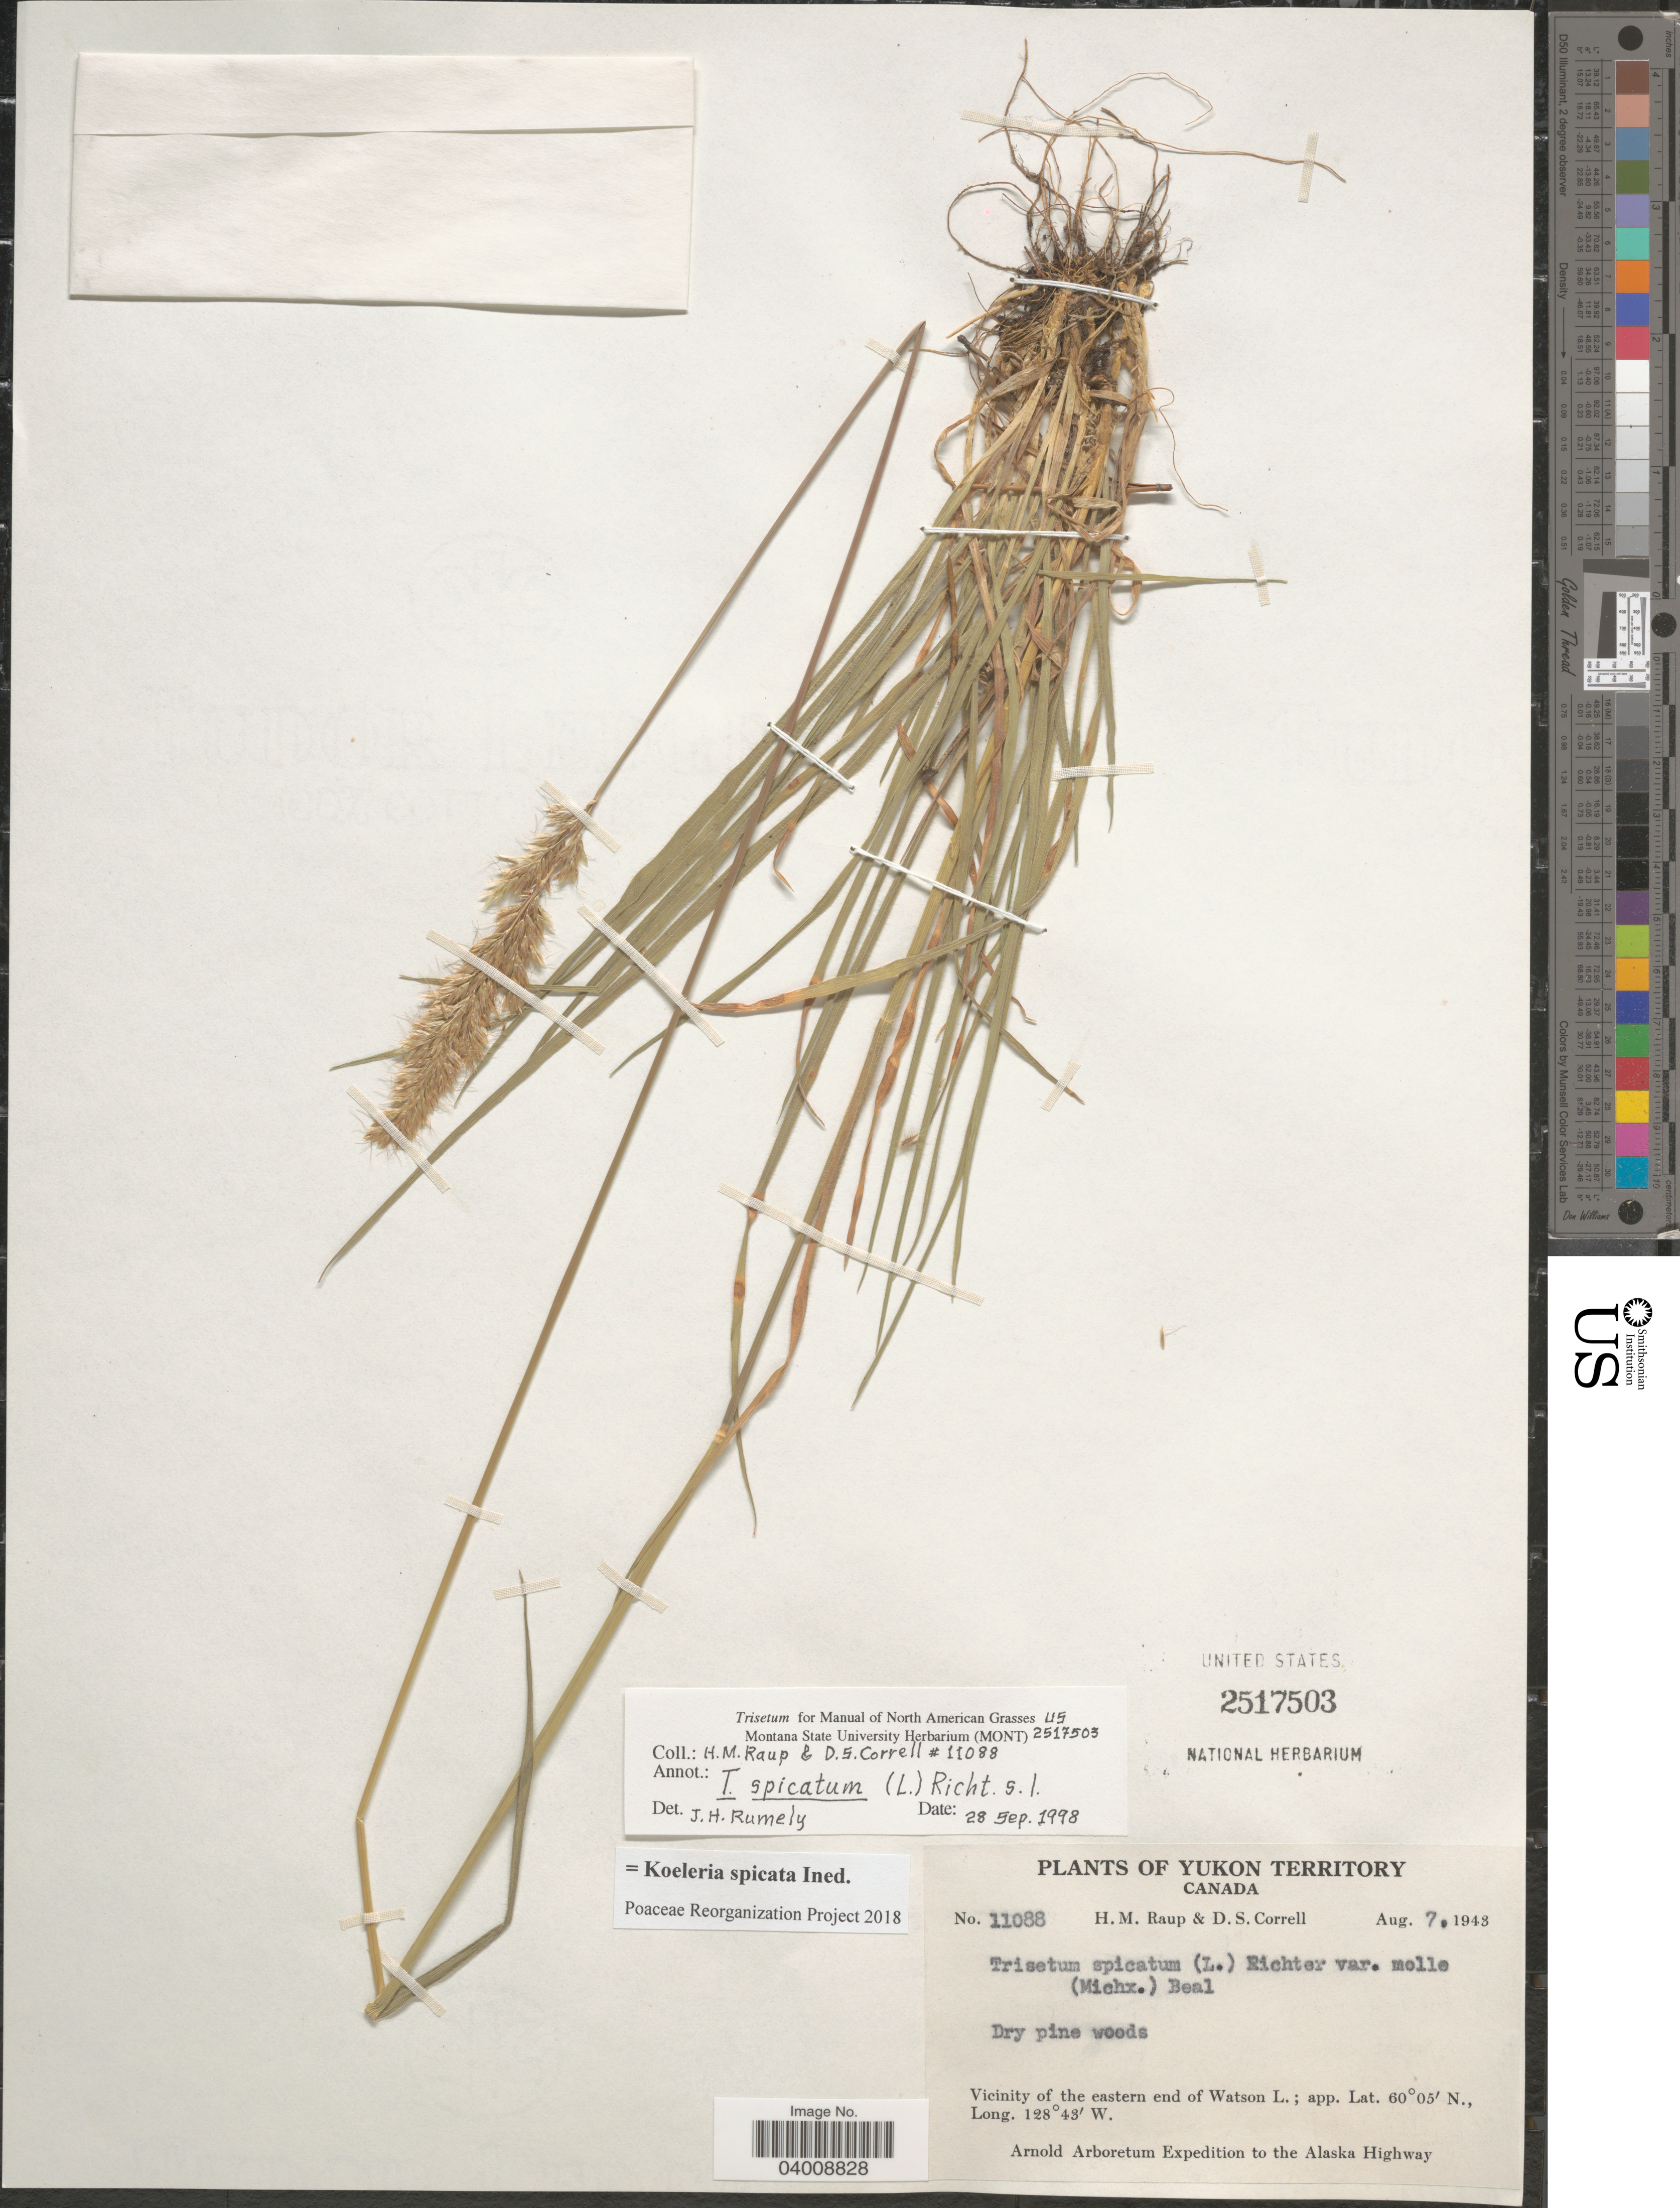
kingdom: Plantae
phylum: Tracheophyta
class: Liliopsida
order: Poales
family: Poaceae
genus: Koeleria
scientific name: Koeleria spicata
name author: (L.) Barberá et al.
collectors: H. Raup & D. S. Correll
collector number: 11088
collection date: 1943-08-07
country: Canada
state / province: Yukon Territory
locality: Vicinity of the eastern end of Watson L. The Alaska Highway.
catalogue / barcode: US 2517503